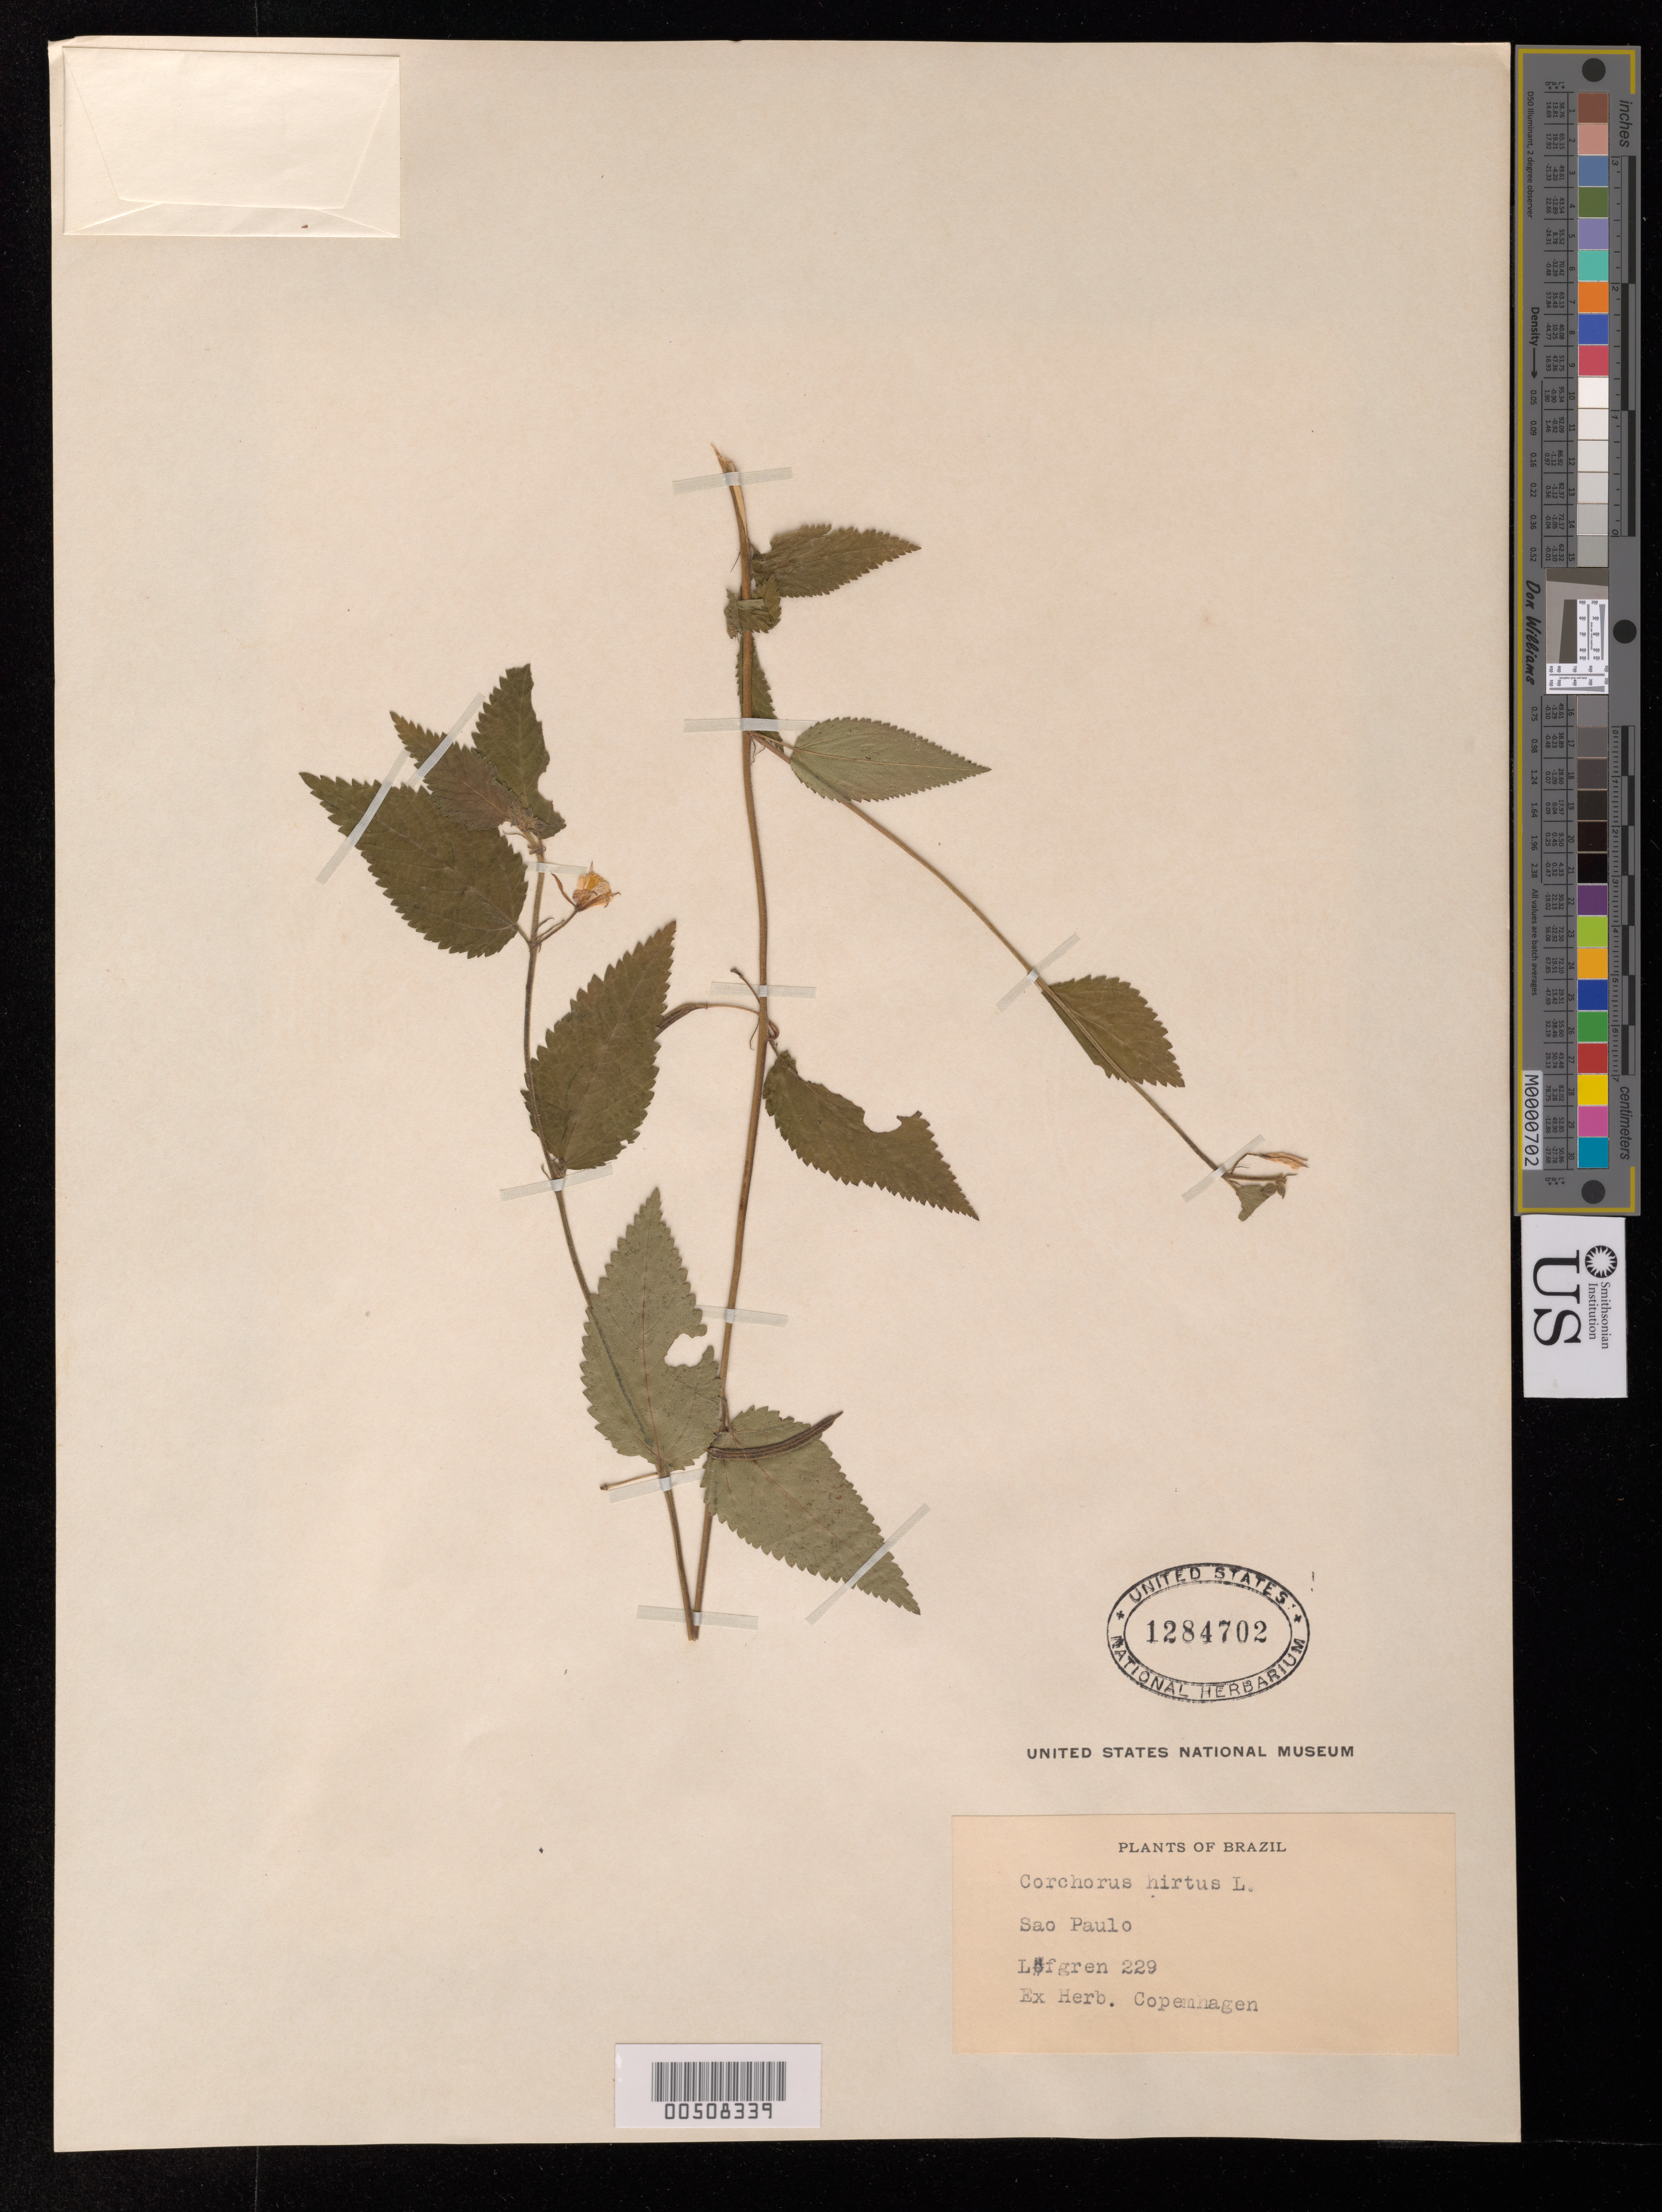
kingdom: Plantae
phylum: Tracheophyta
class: Magnoliopsida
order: Malvales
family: Malvaceae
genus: Corchorus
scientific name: Corchorus hirtus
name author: L.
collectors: A. Loefgren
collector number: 229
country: Brazil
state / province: São Paulo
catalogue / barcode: US 1284702